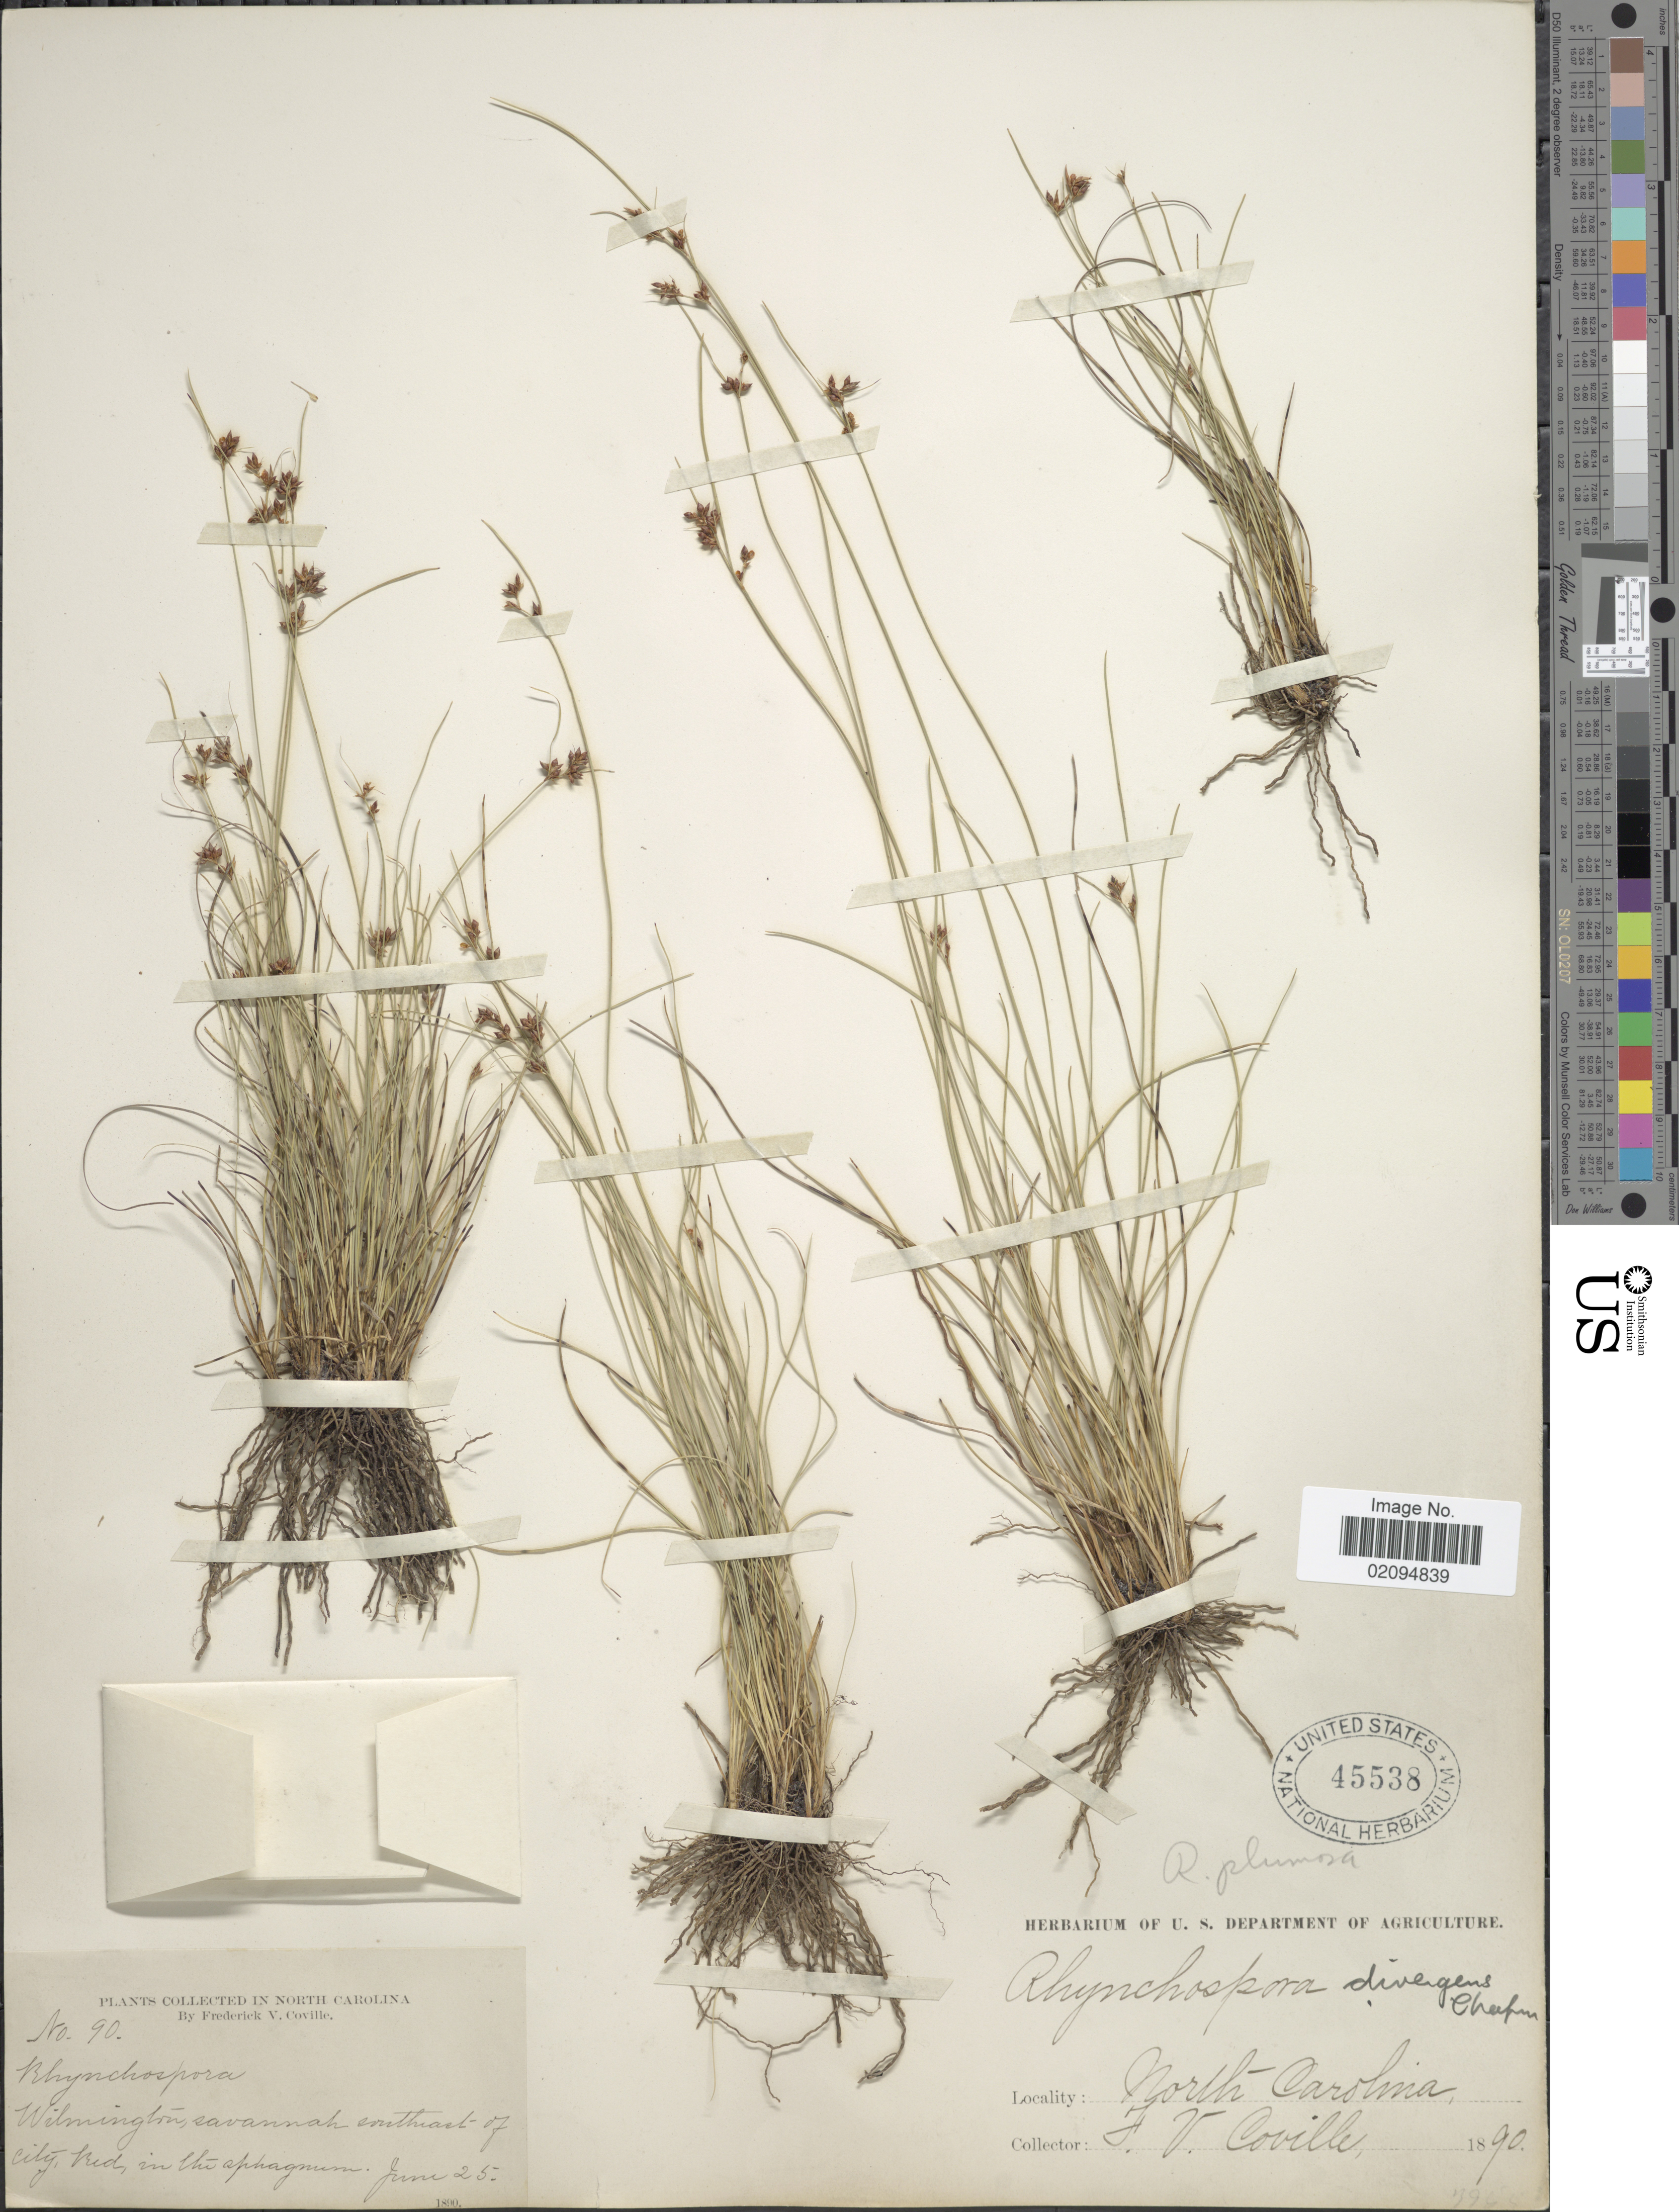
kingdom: Plantae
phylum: Tracheophyta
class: Liliopsida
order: Poales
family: Cyperaceae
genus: Rhynchospora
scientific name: Rhynchospora plumosa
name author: Elliott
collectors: F. V. Coville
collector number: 90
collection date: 1890-06-25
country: United States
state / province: North Carolina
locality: Wilmington, savannah southeast of city Bed, in the sphagnum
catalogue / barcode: US 45538